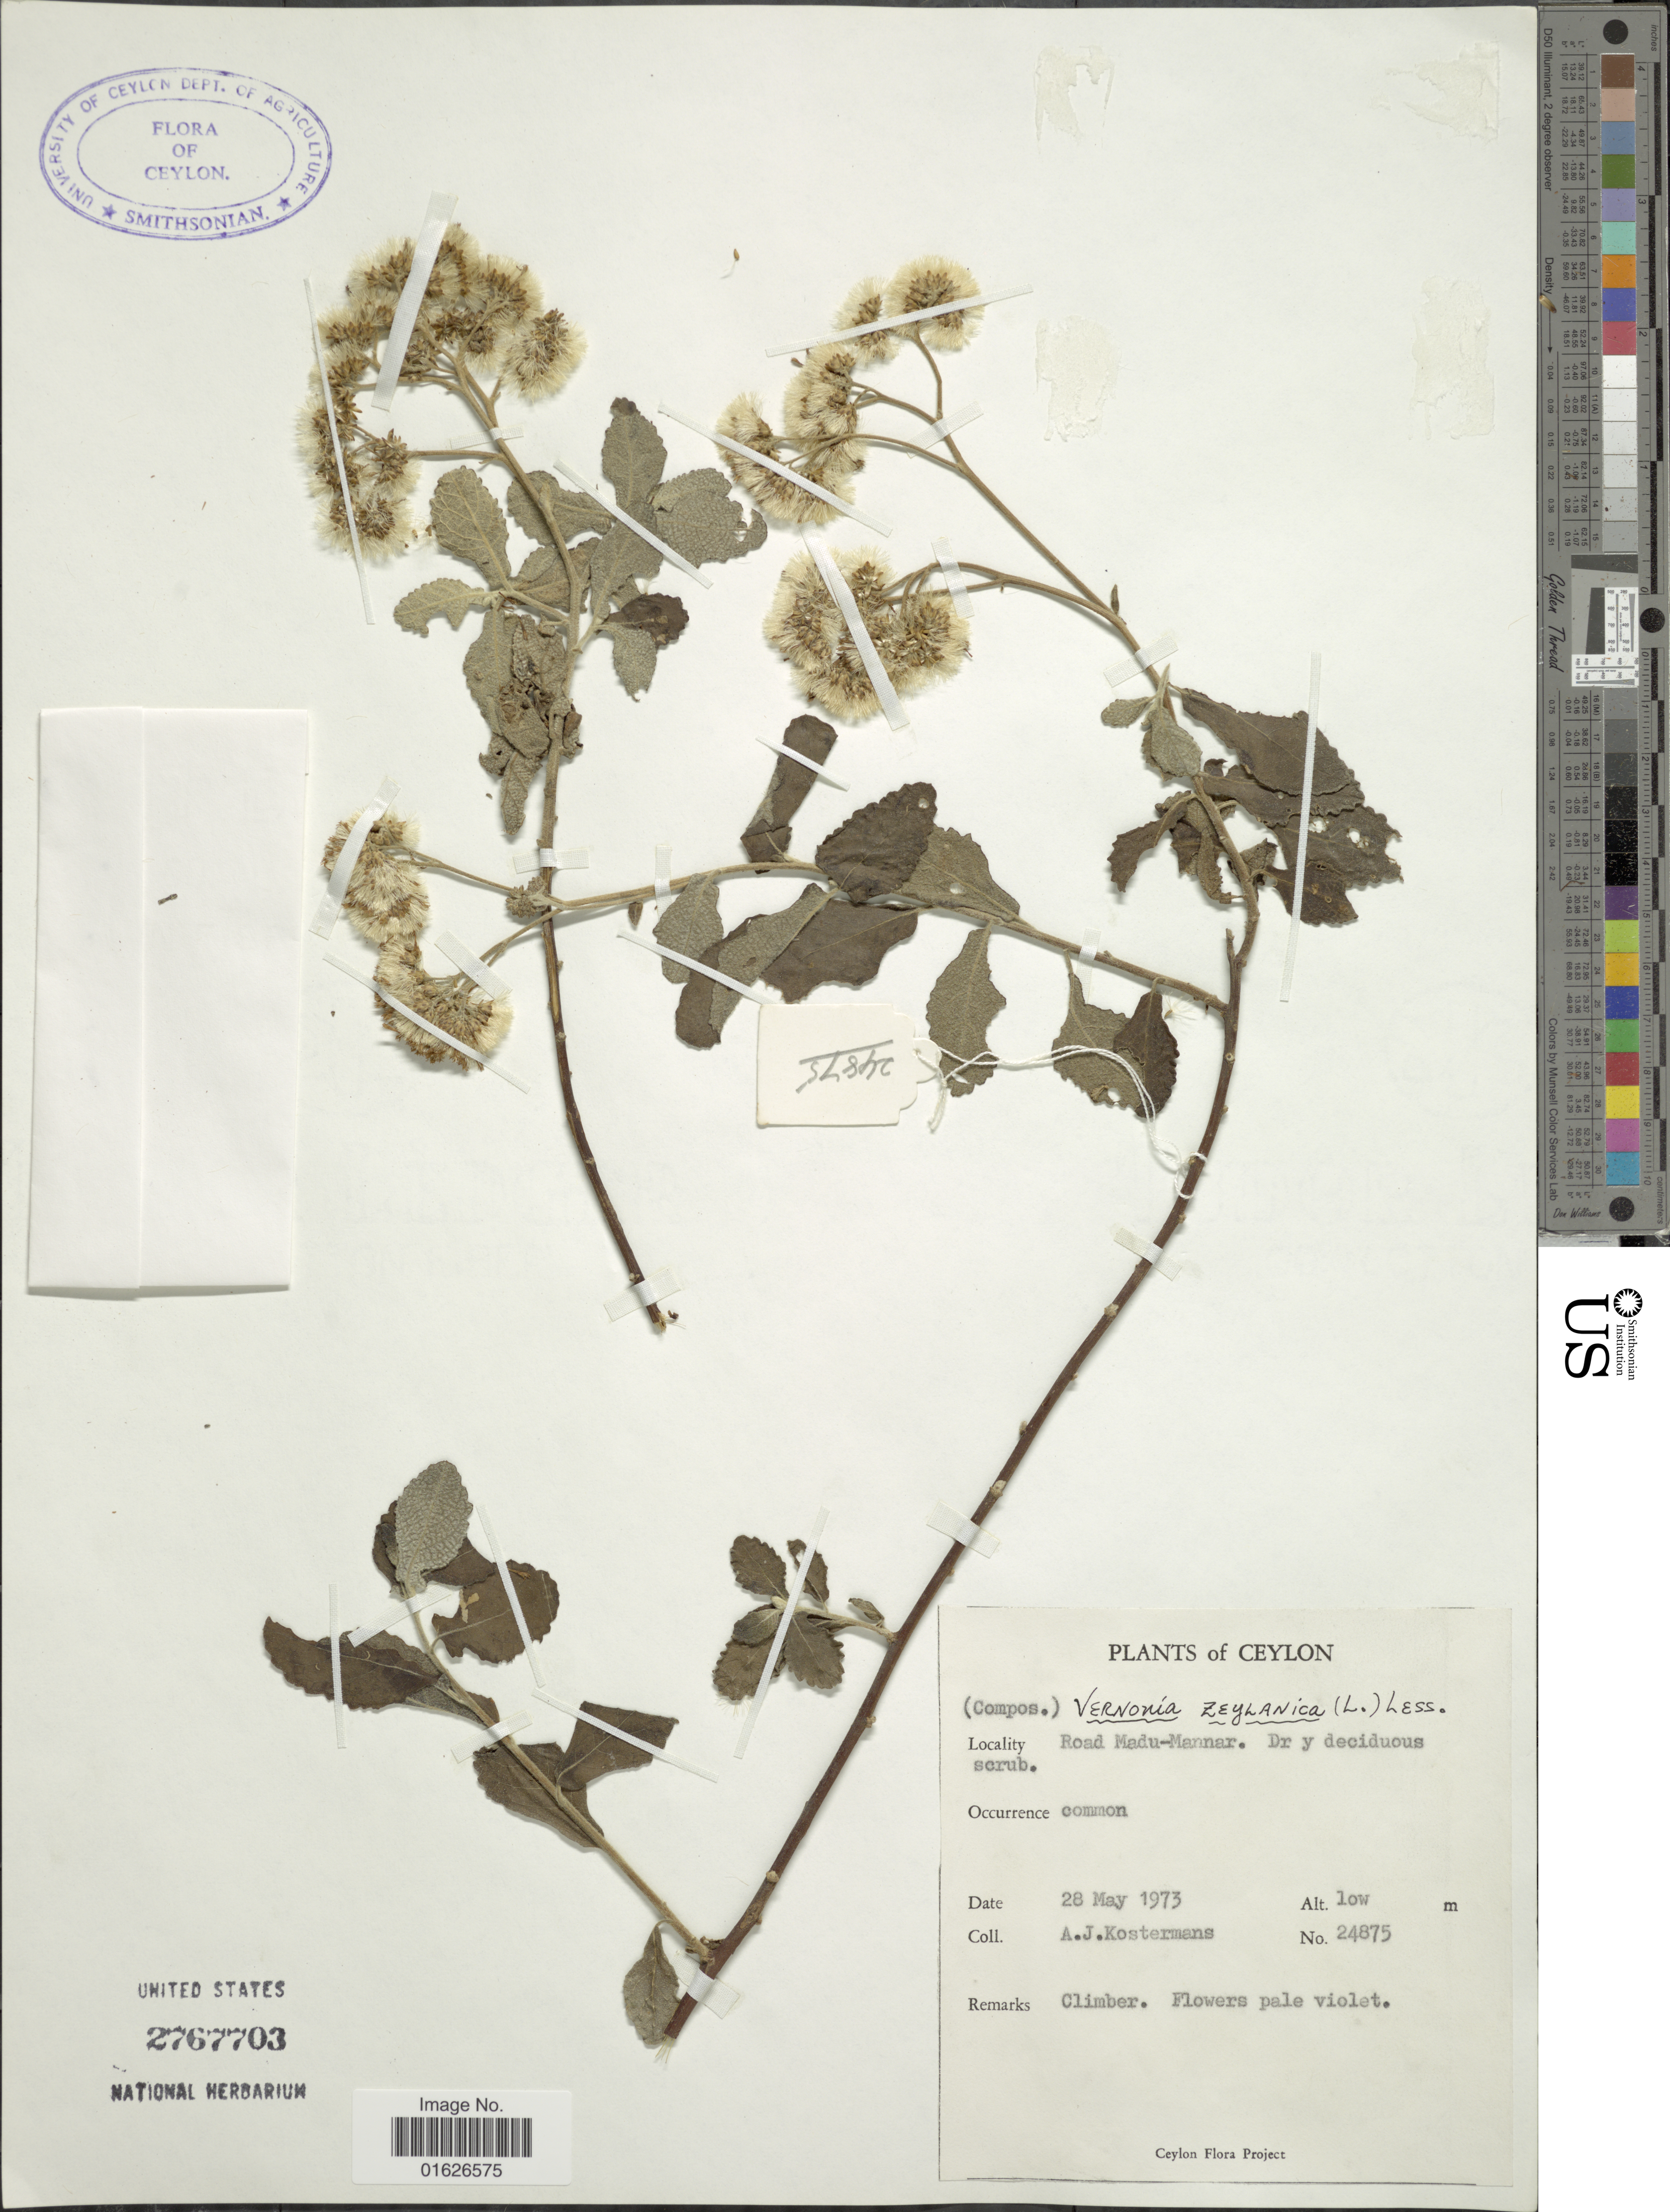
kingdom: Plantae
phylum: Tracheophyta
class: Magnoliopsida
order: Asterales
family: Asteraceae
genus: Jeffreycia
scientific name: Jeffreycia zeylanica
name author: (L.) H. Rob.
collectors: A. J. G. Kostermans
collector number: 24875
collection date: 1973-05-28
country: Sri Lanka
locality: Ceylon, Road Madu - Mannar.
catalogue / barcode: US 2767703